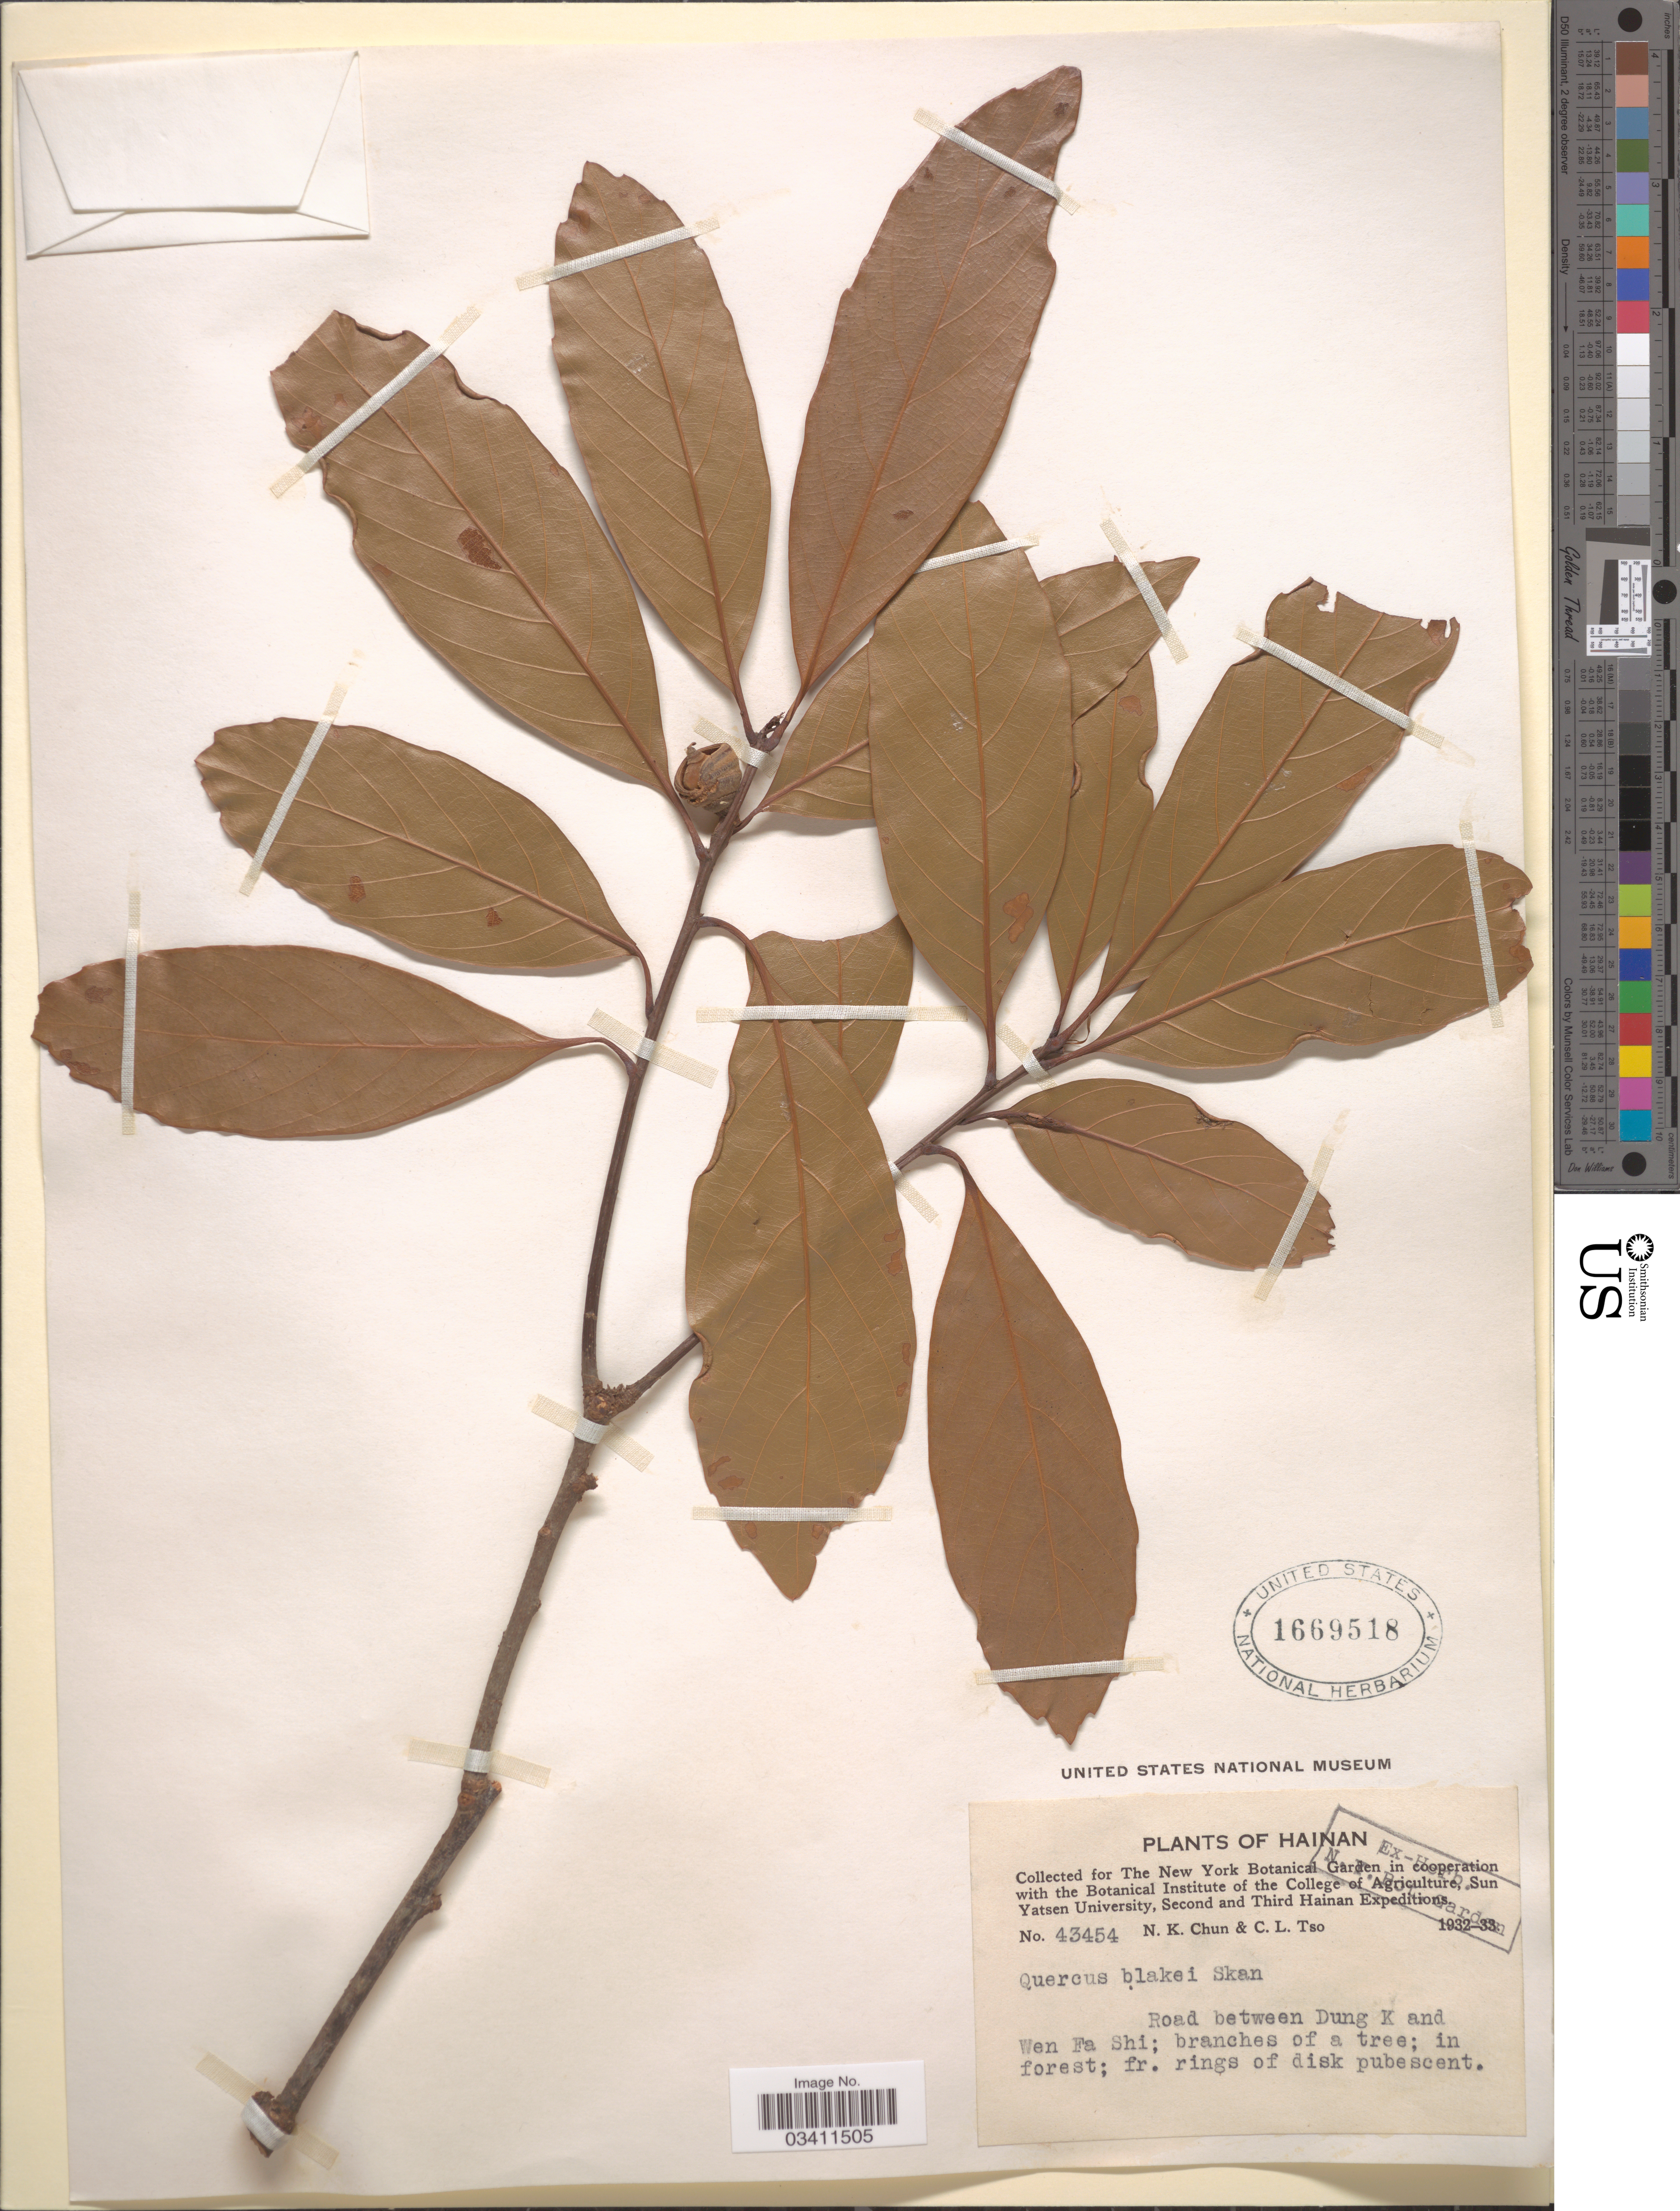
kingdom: Plantae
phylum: Tracheophyta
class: Magnoliopsida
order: Fagales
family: Fagaceae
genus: Quercus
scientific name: Quercus blakei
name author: Skan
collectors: N. K. Chun & C. Tso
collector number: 43454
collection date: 1932/1933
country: China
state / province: Hainan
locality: Road between Dung K and Wen Fa Shi. In forest.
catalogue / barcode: US 1669518